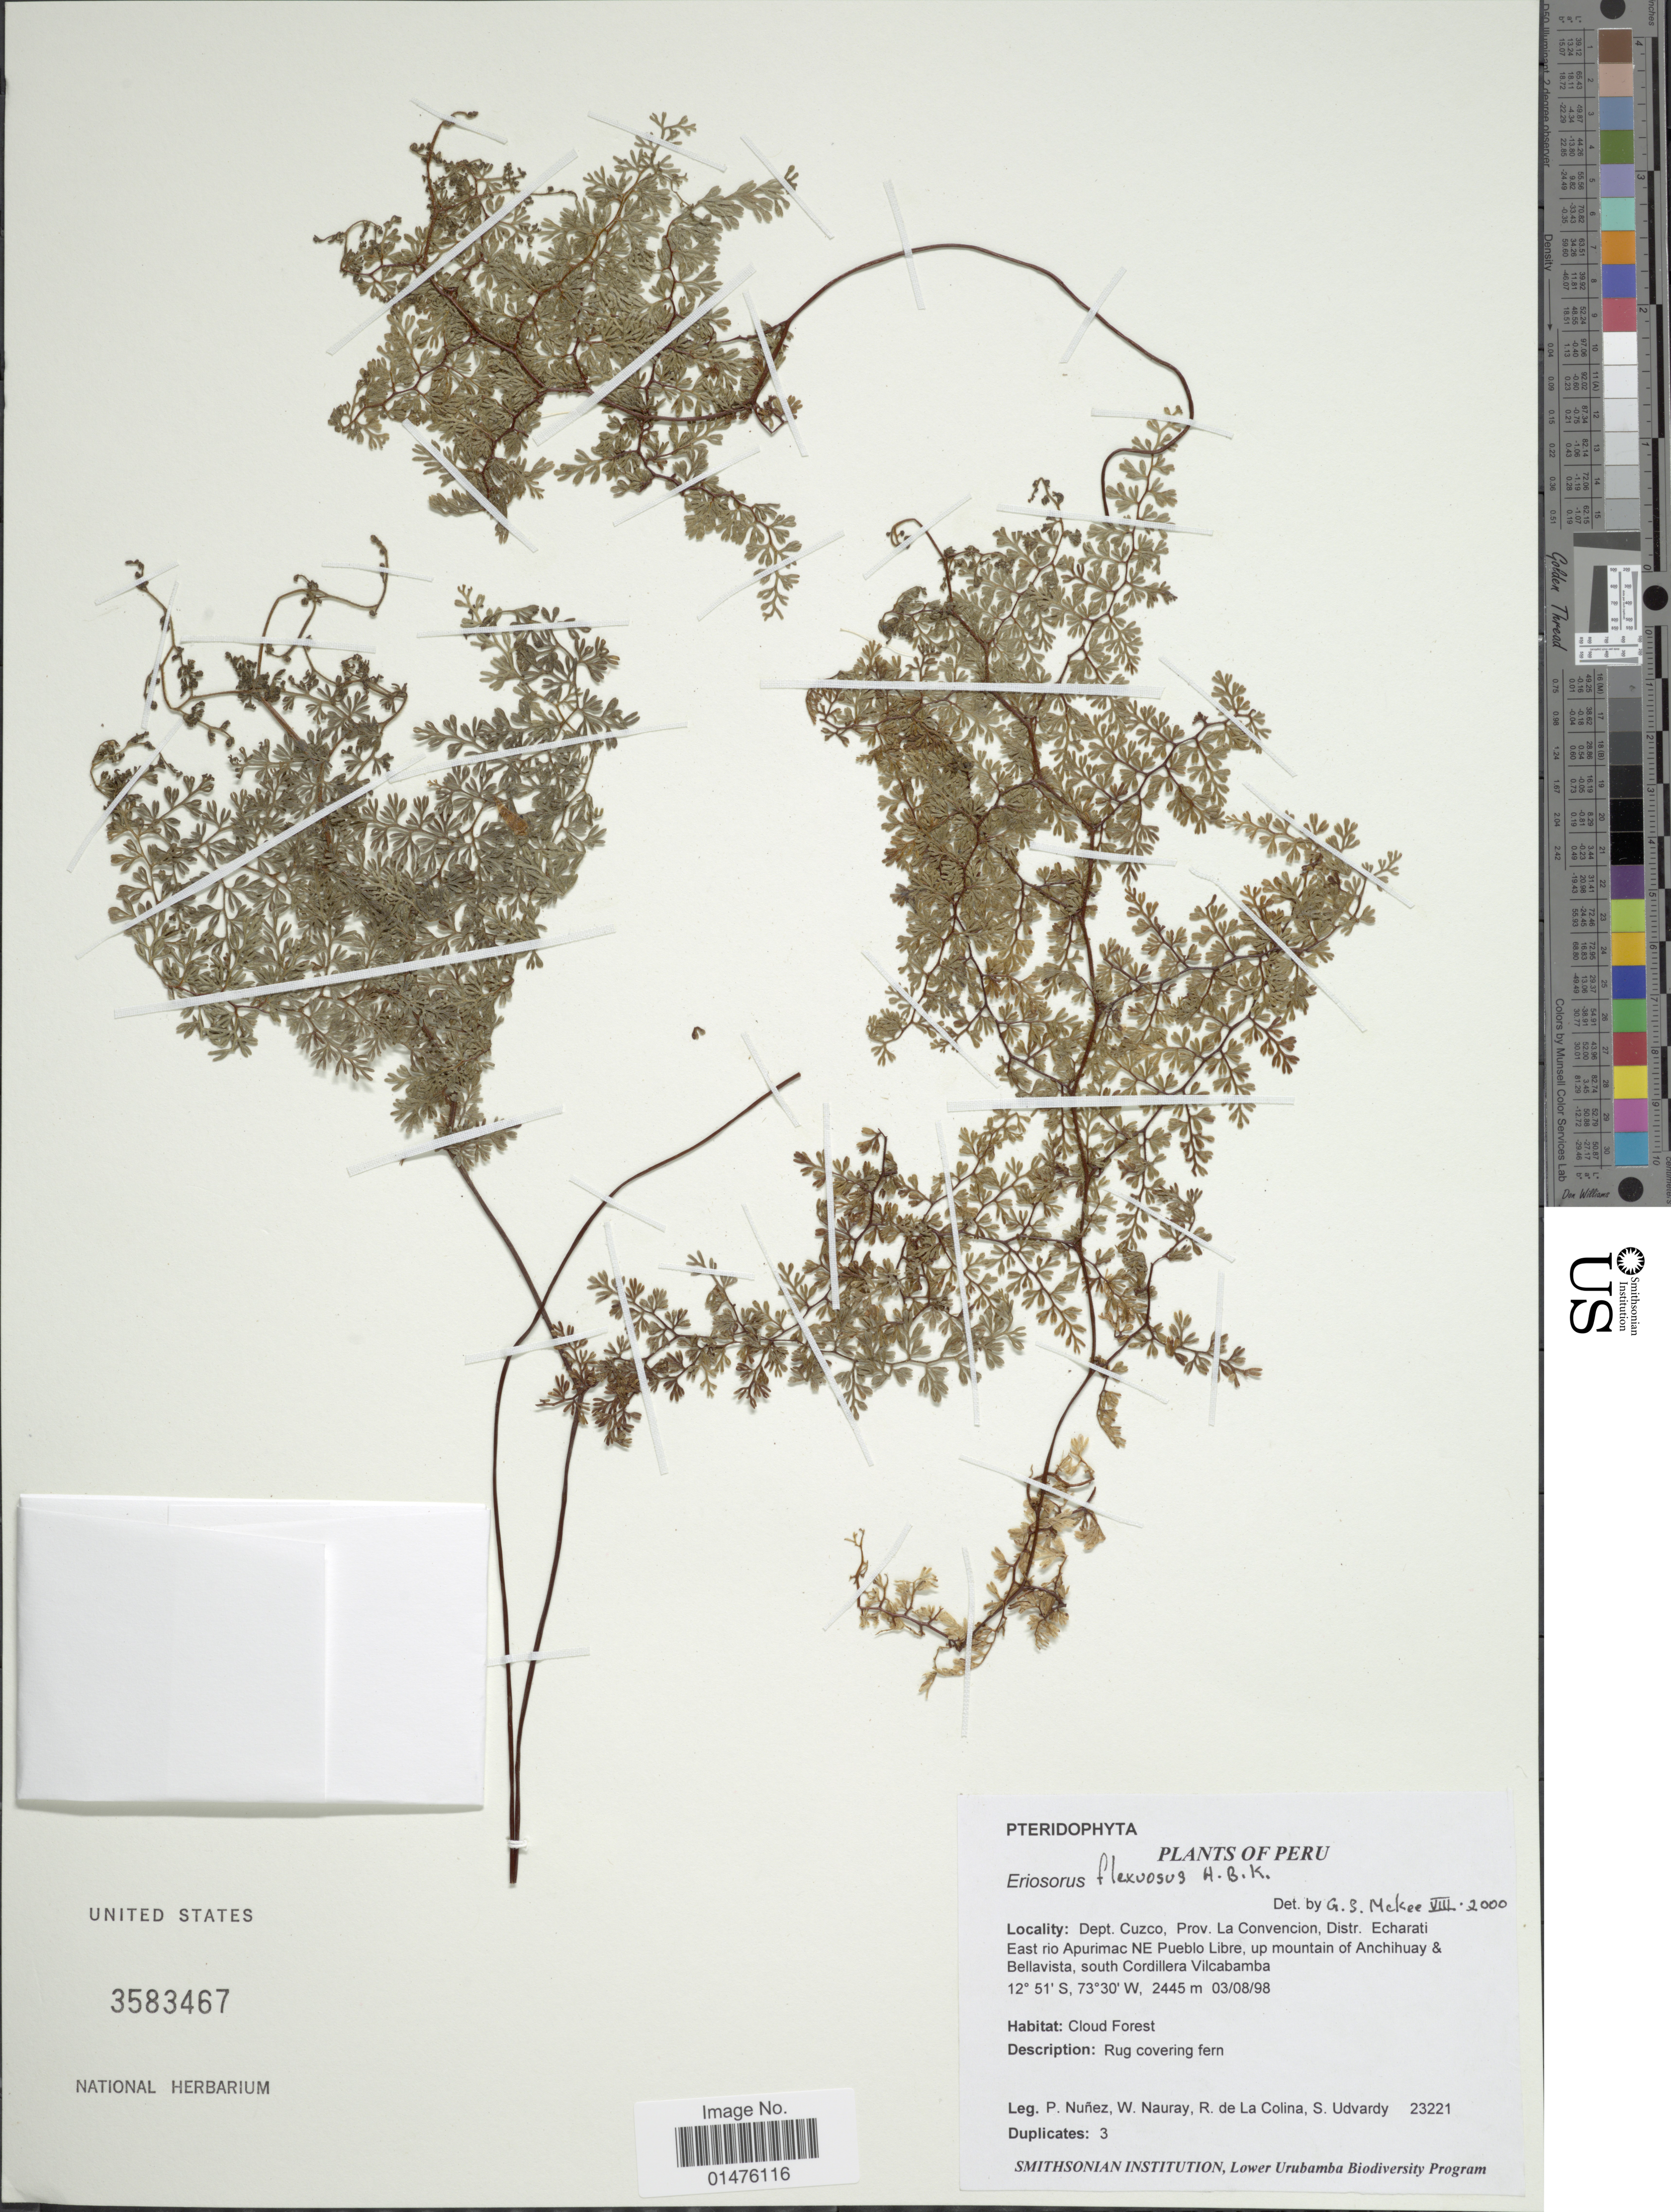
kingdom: Plantae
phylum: Tracheophyta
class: Polypodiopsida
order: Polypodiales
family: Pteridaceae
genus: Jamesonia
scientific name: Jamesonia flexuosa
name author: (Humb. & Bonpl.) Christenh.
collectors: P. Nuñez V., W. Nauray, R. de La Colina & S. Udvardy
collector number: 23221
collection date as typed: Transcribed d/m/y: 3/8/98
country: Peru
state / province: Cusco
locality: Dept. Cuzco, prov. La Convecion, Distr, Echarati East rio Apurimac NE Pueblo Libre, up mountain of Anchihuay & Bellavista, south Cordillera Vilcabamba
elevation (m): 2445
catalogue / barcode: US 3583467